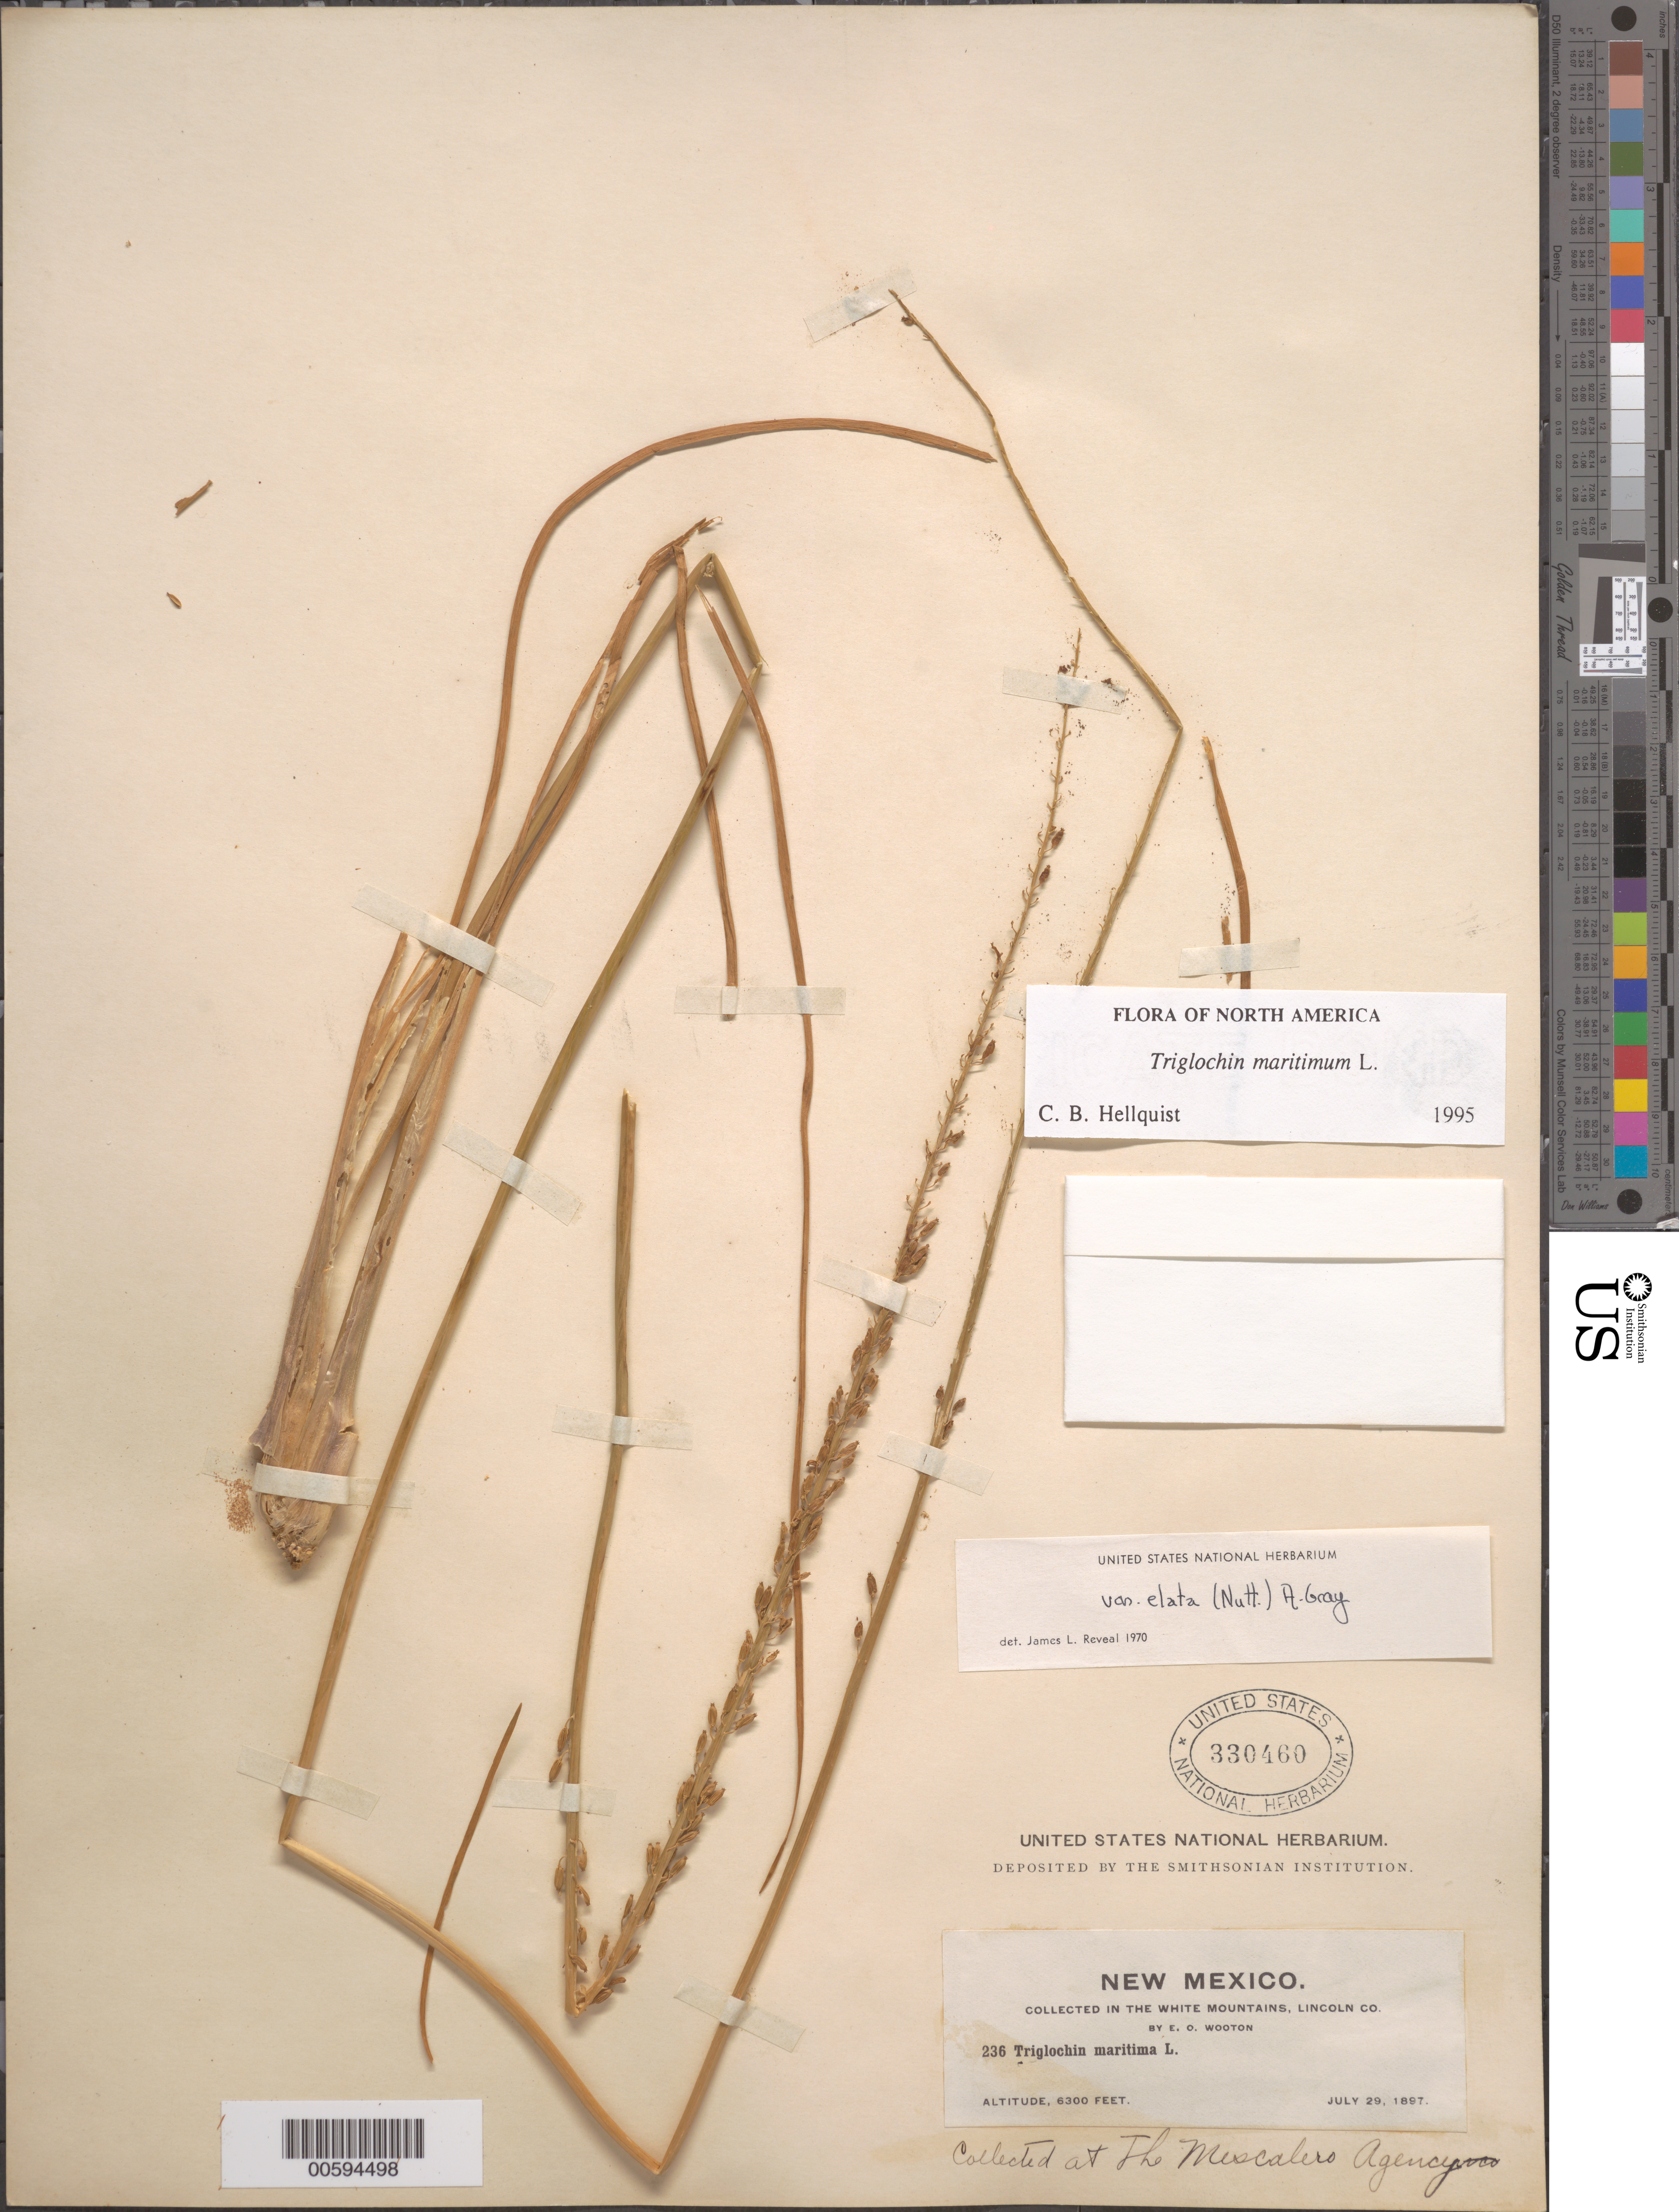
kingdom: Plantae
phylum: Tracheophyta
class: Liliopsida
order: Alismatales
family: Juncaginaceae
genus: Triglochin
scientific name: Triglochin maritima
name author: L.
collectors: E. O. Wooton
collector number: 236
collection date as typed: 29 Jul 1897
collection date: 1897-07-29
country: United States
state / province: New Mexico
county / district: Lincoln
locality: White Mountains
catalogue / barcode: US 330460